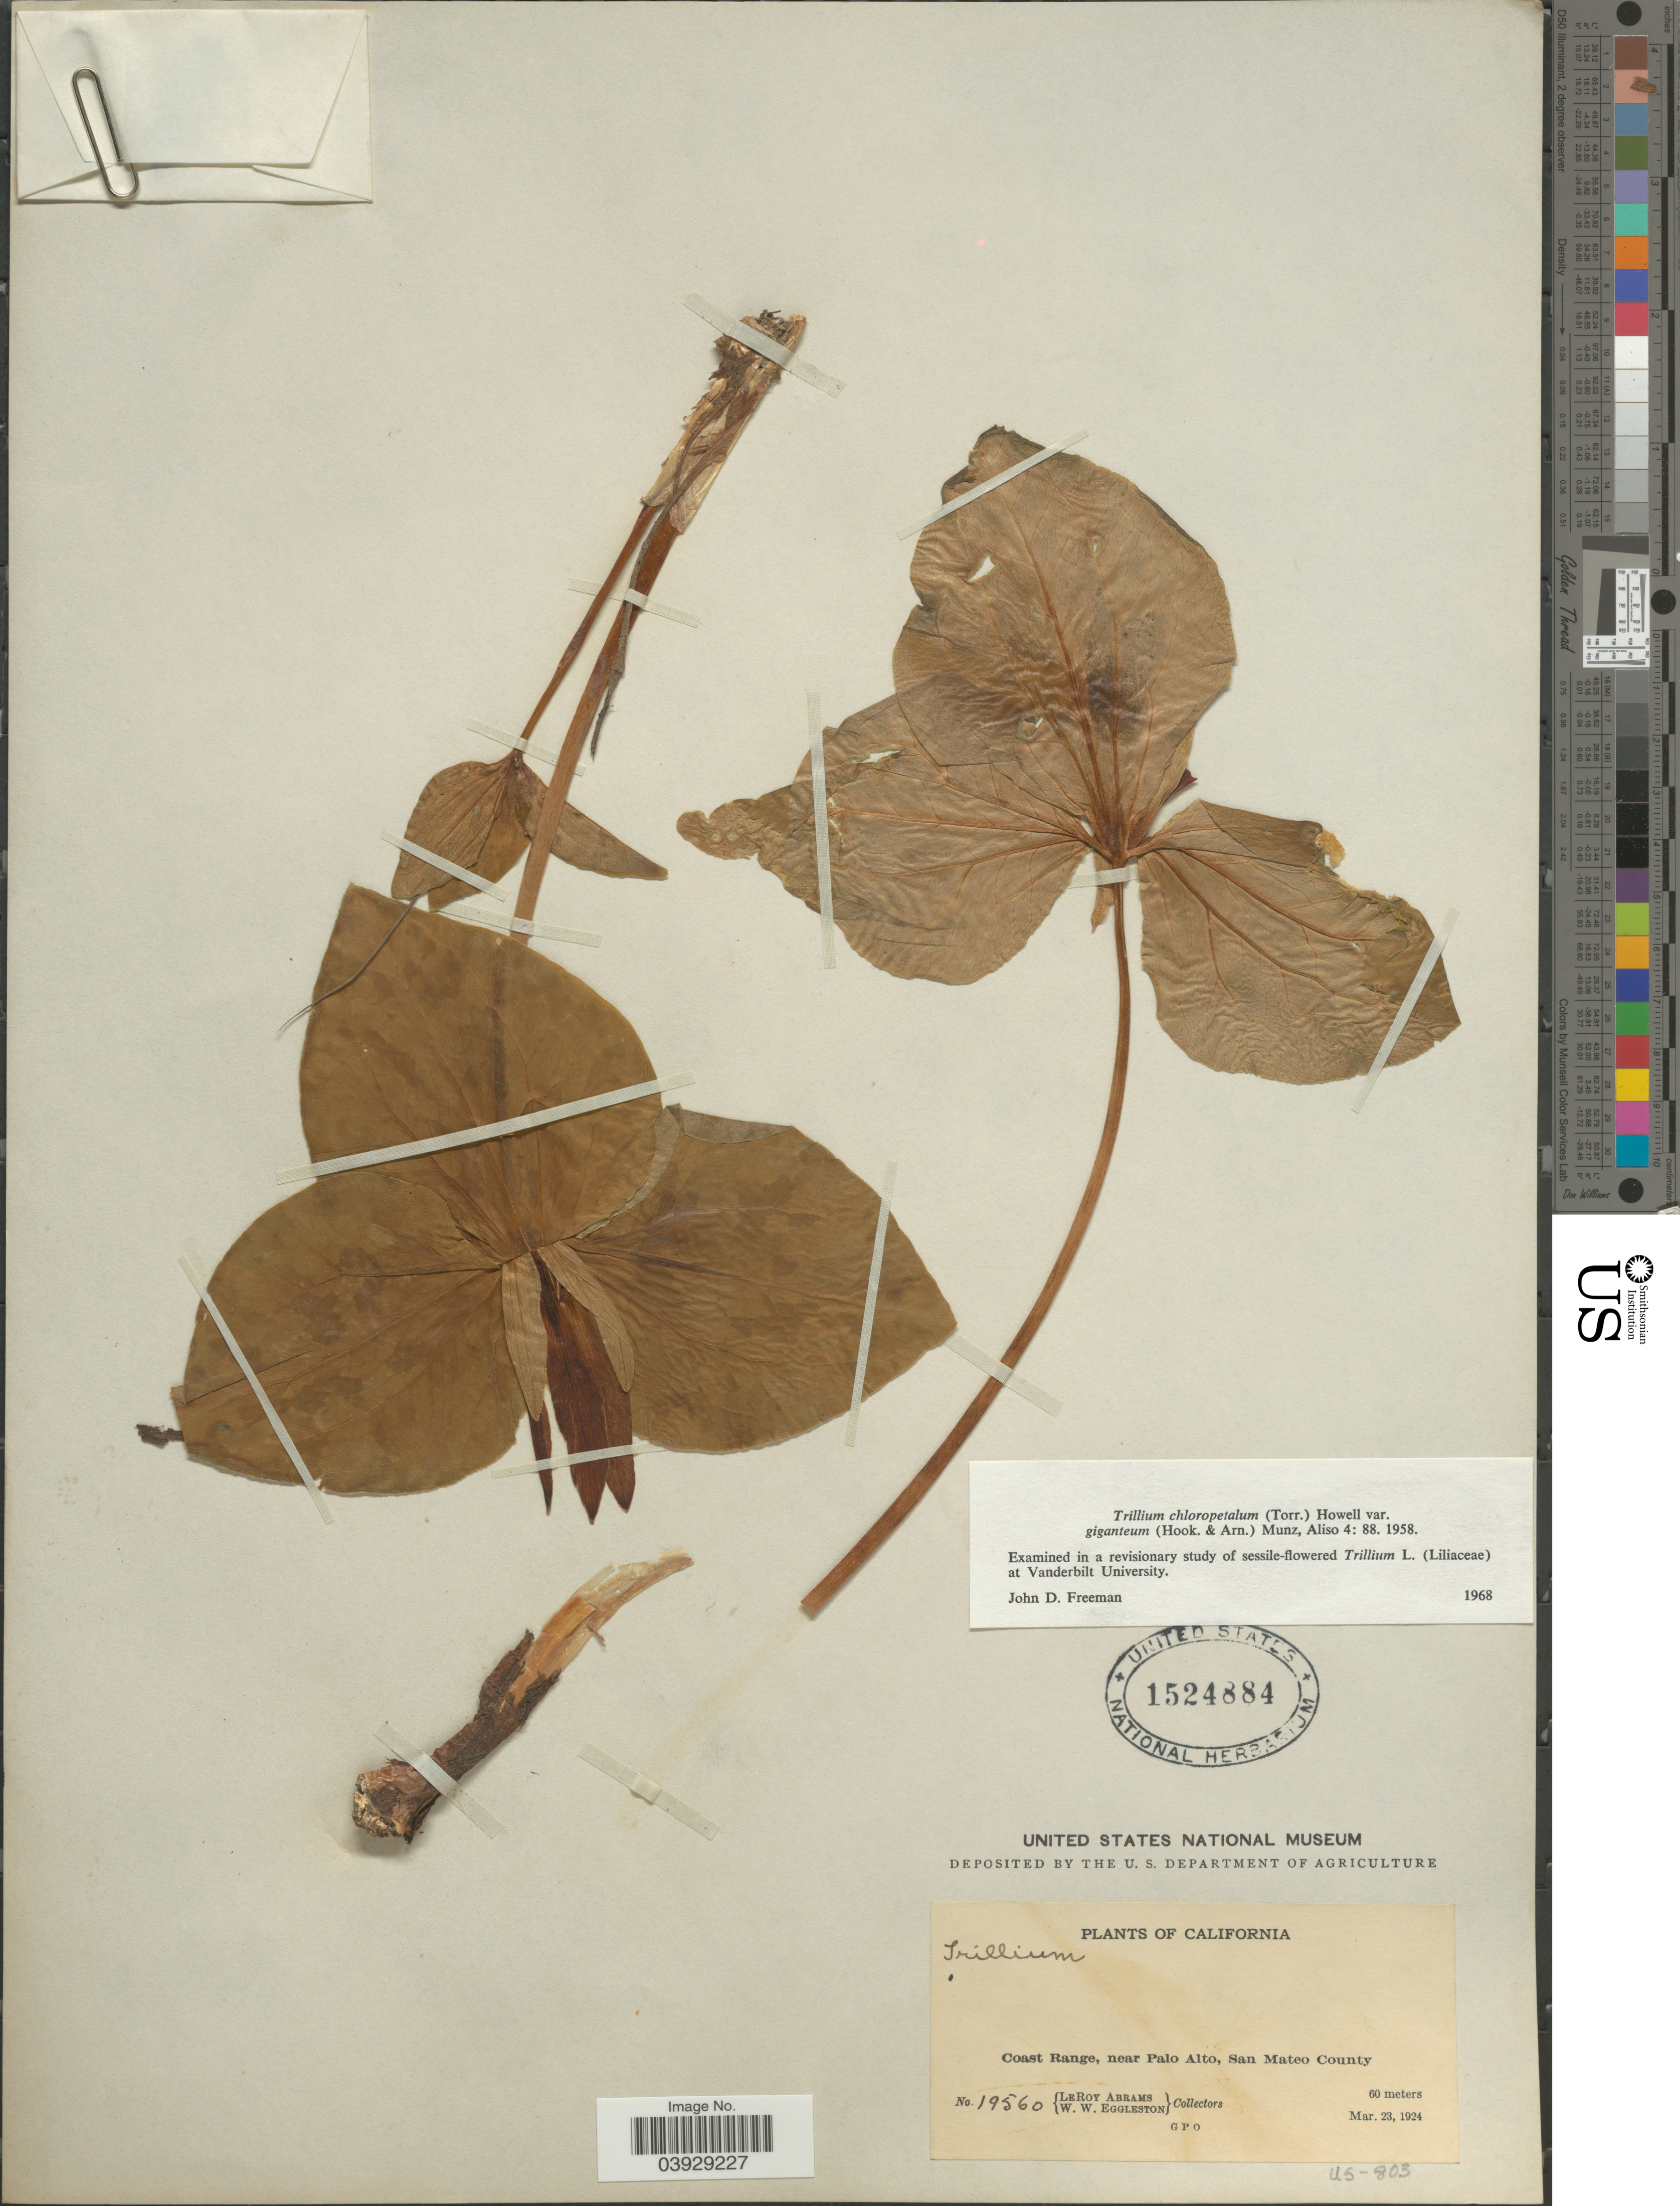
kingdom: Plantae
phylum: Tracheophyta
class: Liliopsida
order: Liliales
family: Melanthiaceae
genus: Trillium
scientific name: Trillium chloropetalum var. giganteum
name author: (Hook. & Arn.) Munz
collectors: L. Abrams & W. W. Eggleston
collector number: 19560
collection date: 1924-03-23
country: United States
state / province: California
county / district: San Mateo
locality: Coast Range, near Palo Alto, San Mateo County.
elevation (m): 60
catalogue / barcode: US 1524884